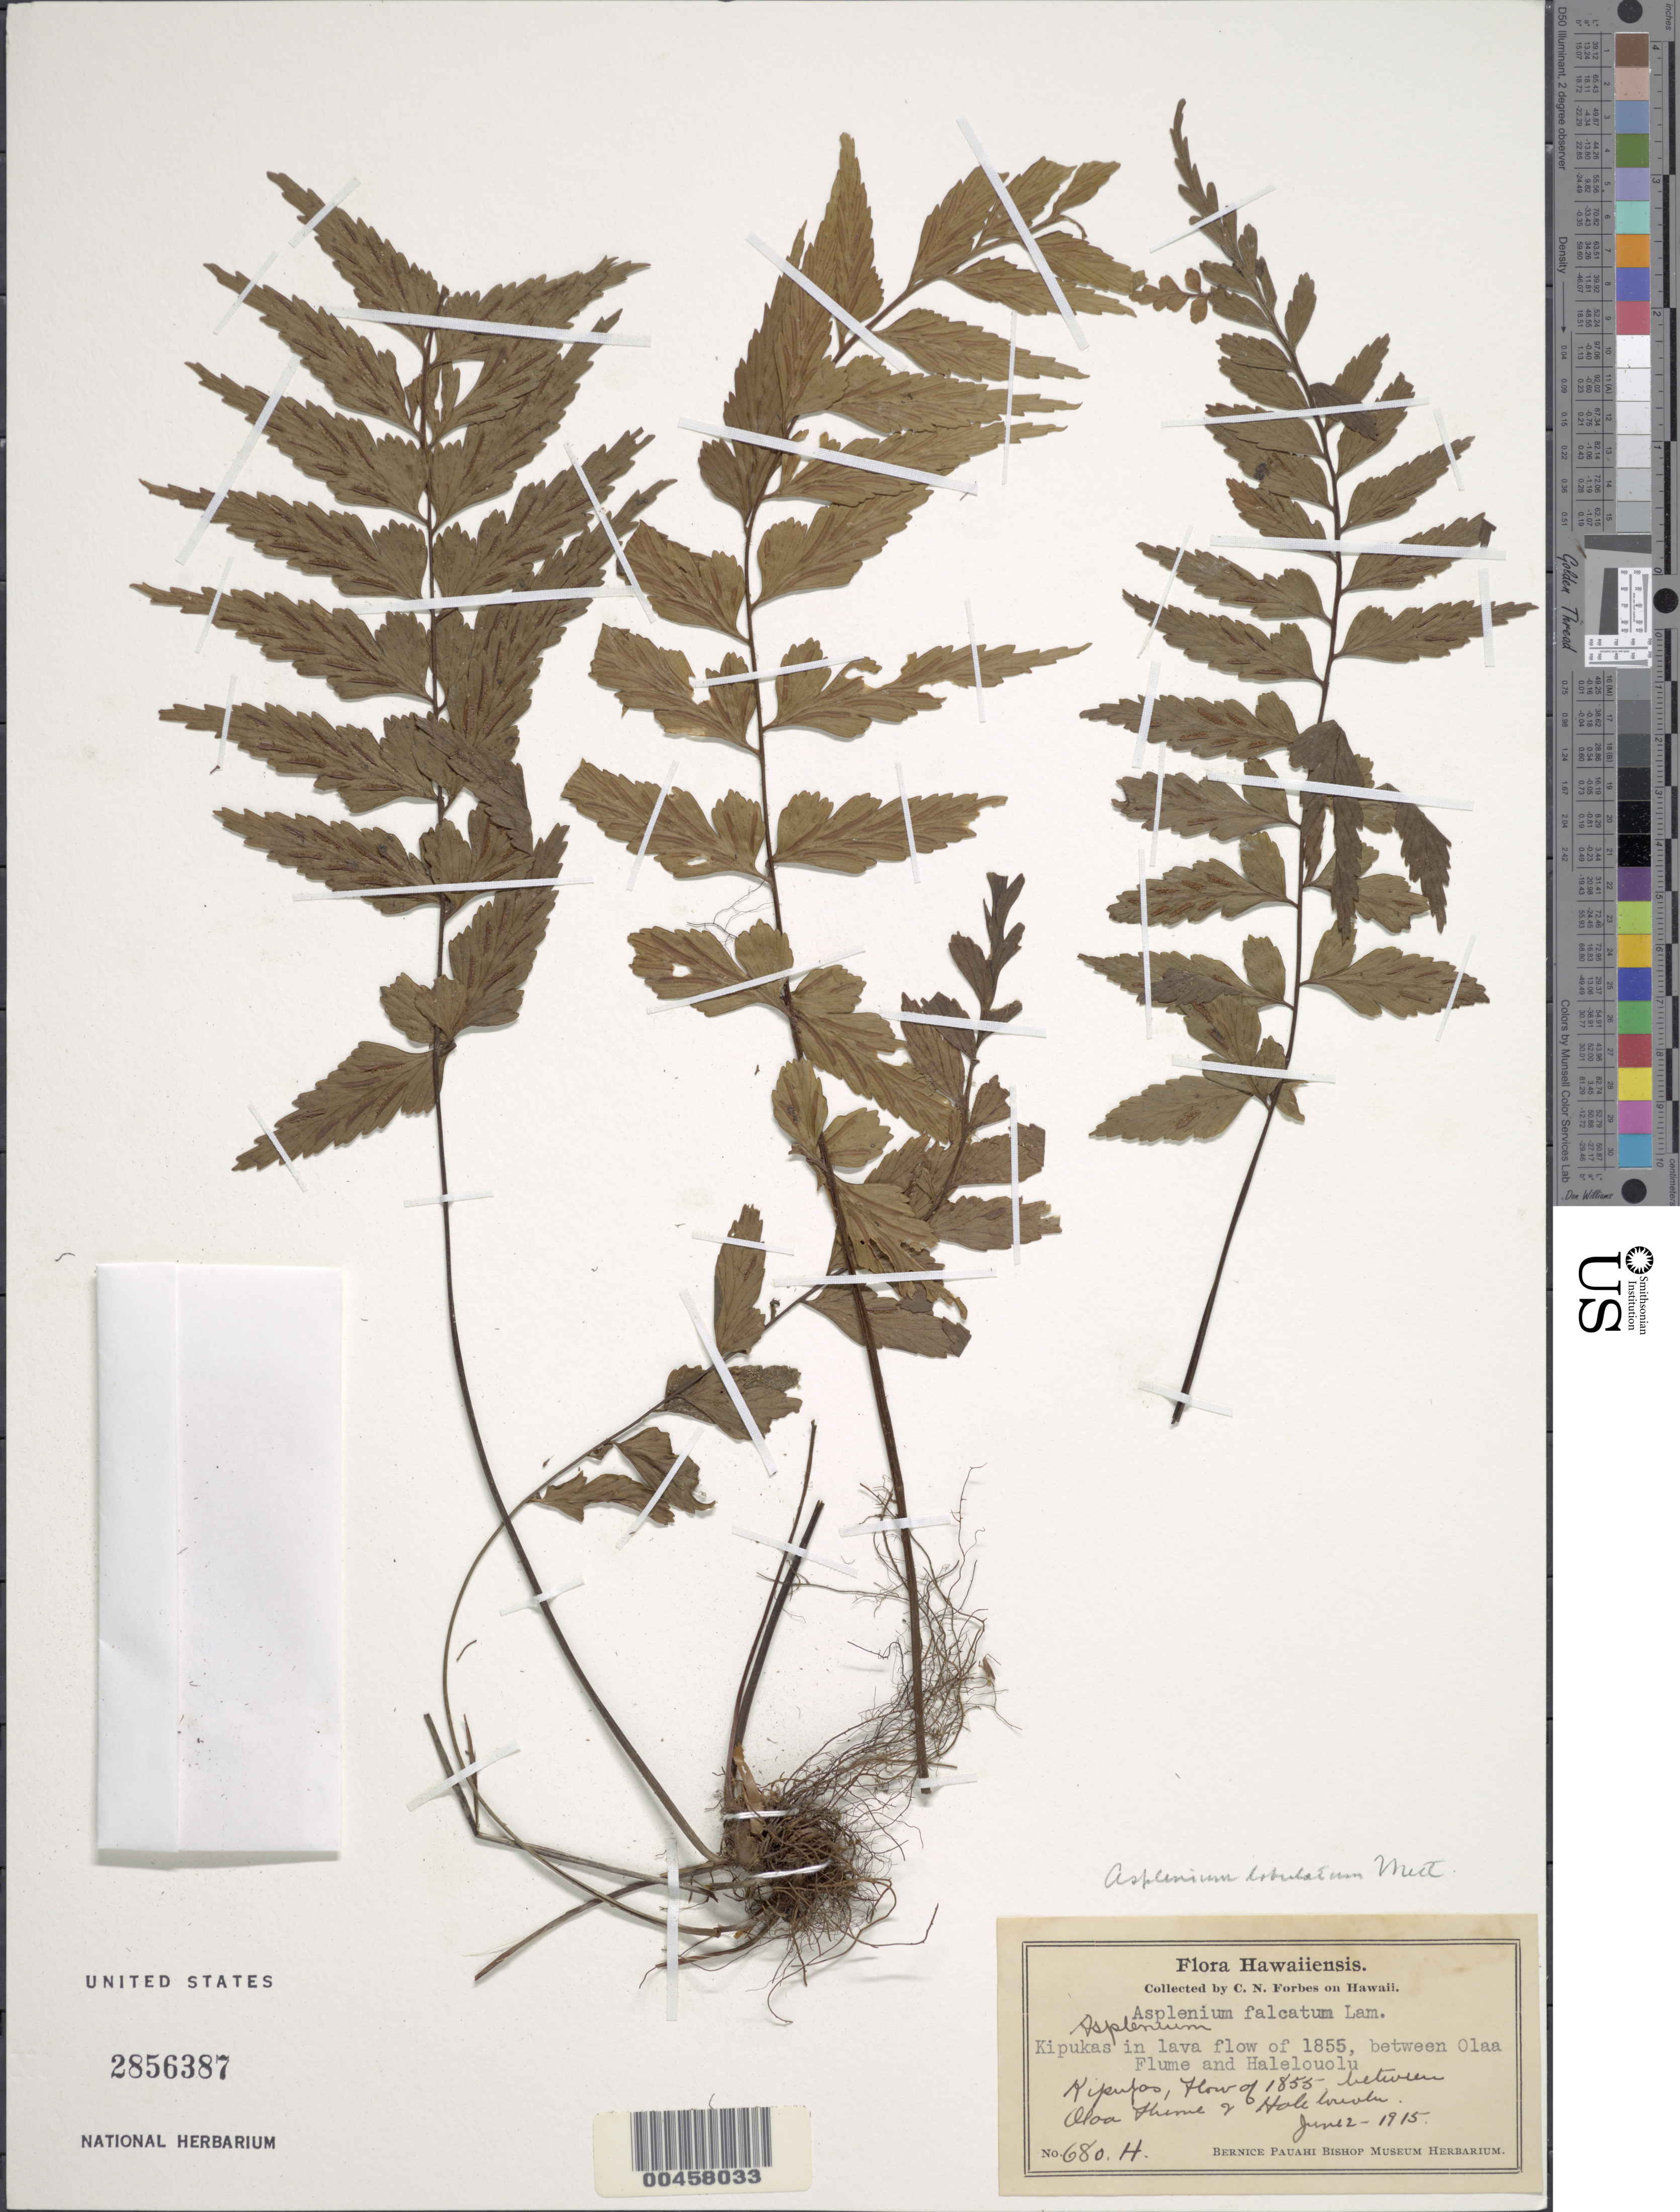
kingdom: Plantae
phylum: Tracheophyta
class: Polypodiopsida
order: Polypodiales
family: Aspleniaceae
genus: Asplenium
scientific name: Asplenium lobulatum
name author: Mett.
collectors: C. N. Forbes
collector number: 680.H.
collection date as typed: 2 Jun 1915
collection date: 1915-06-02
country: United States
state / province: Hawaii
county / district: Hawaii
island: Hawaii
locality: Kipukas in lava flow of 1855, between Olaa Flume and Halelouolu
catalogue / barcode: US 2856387